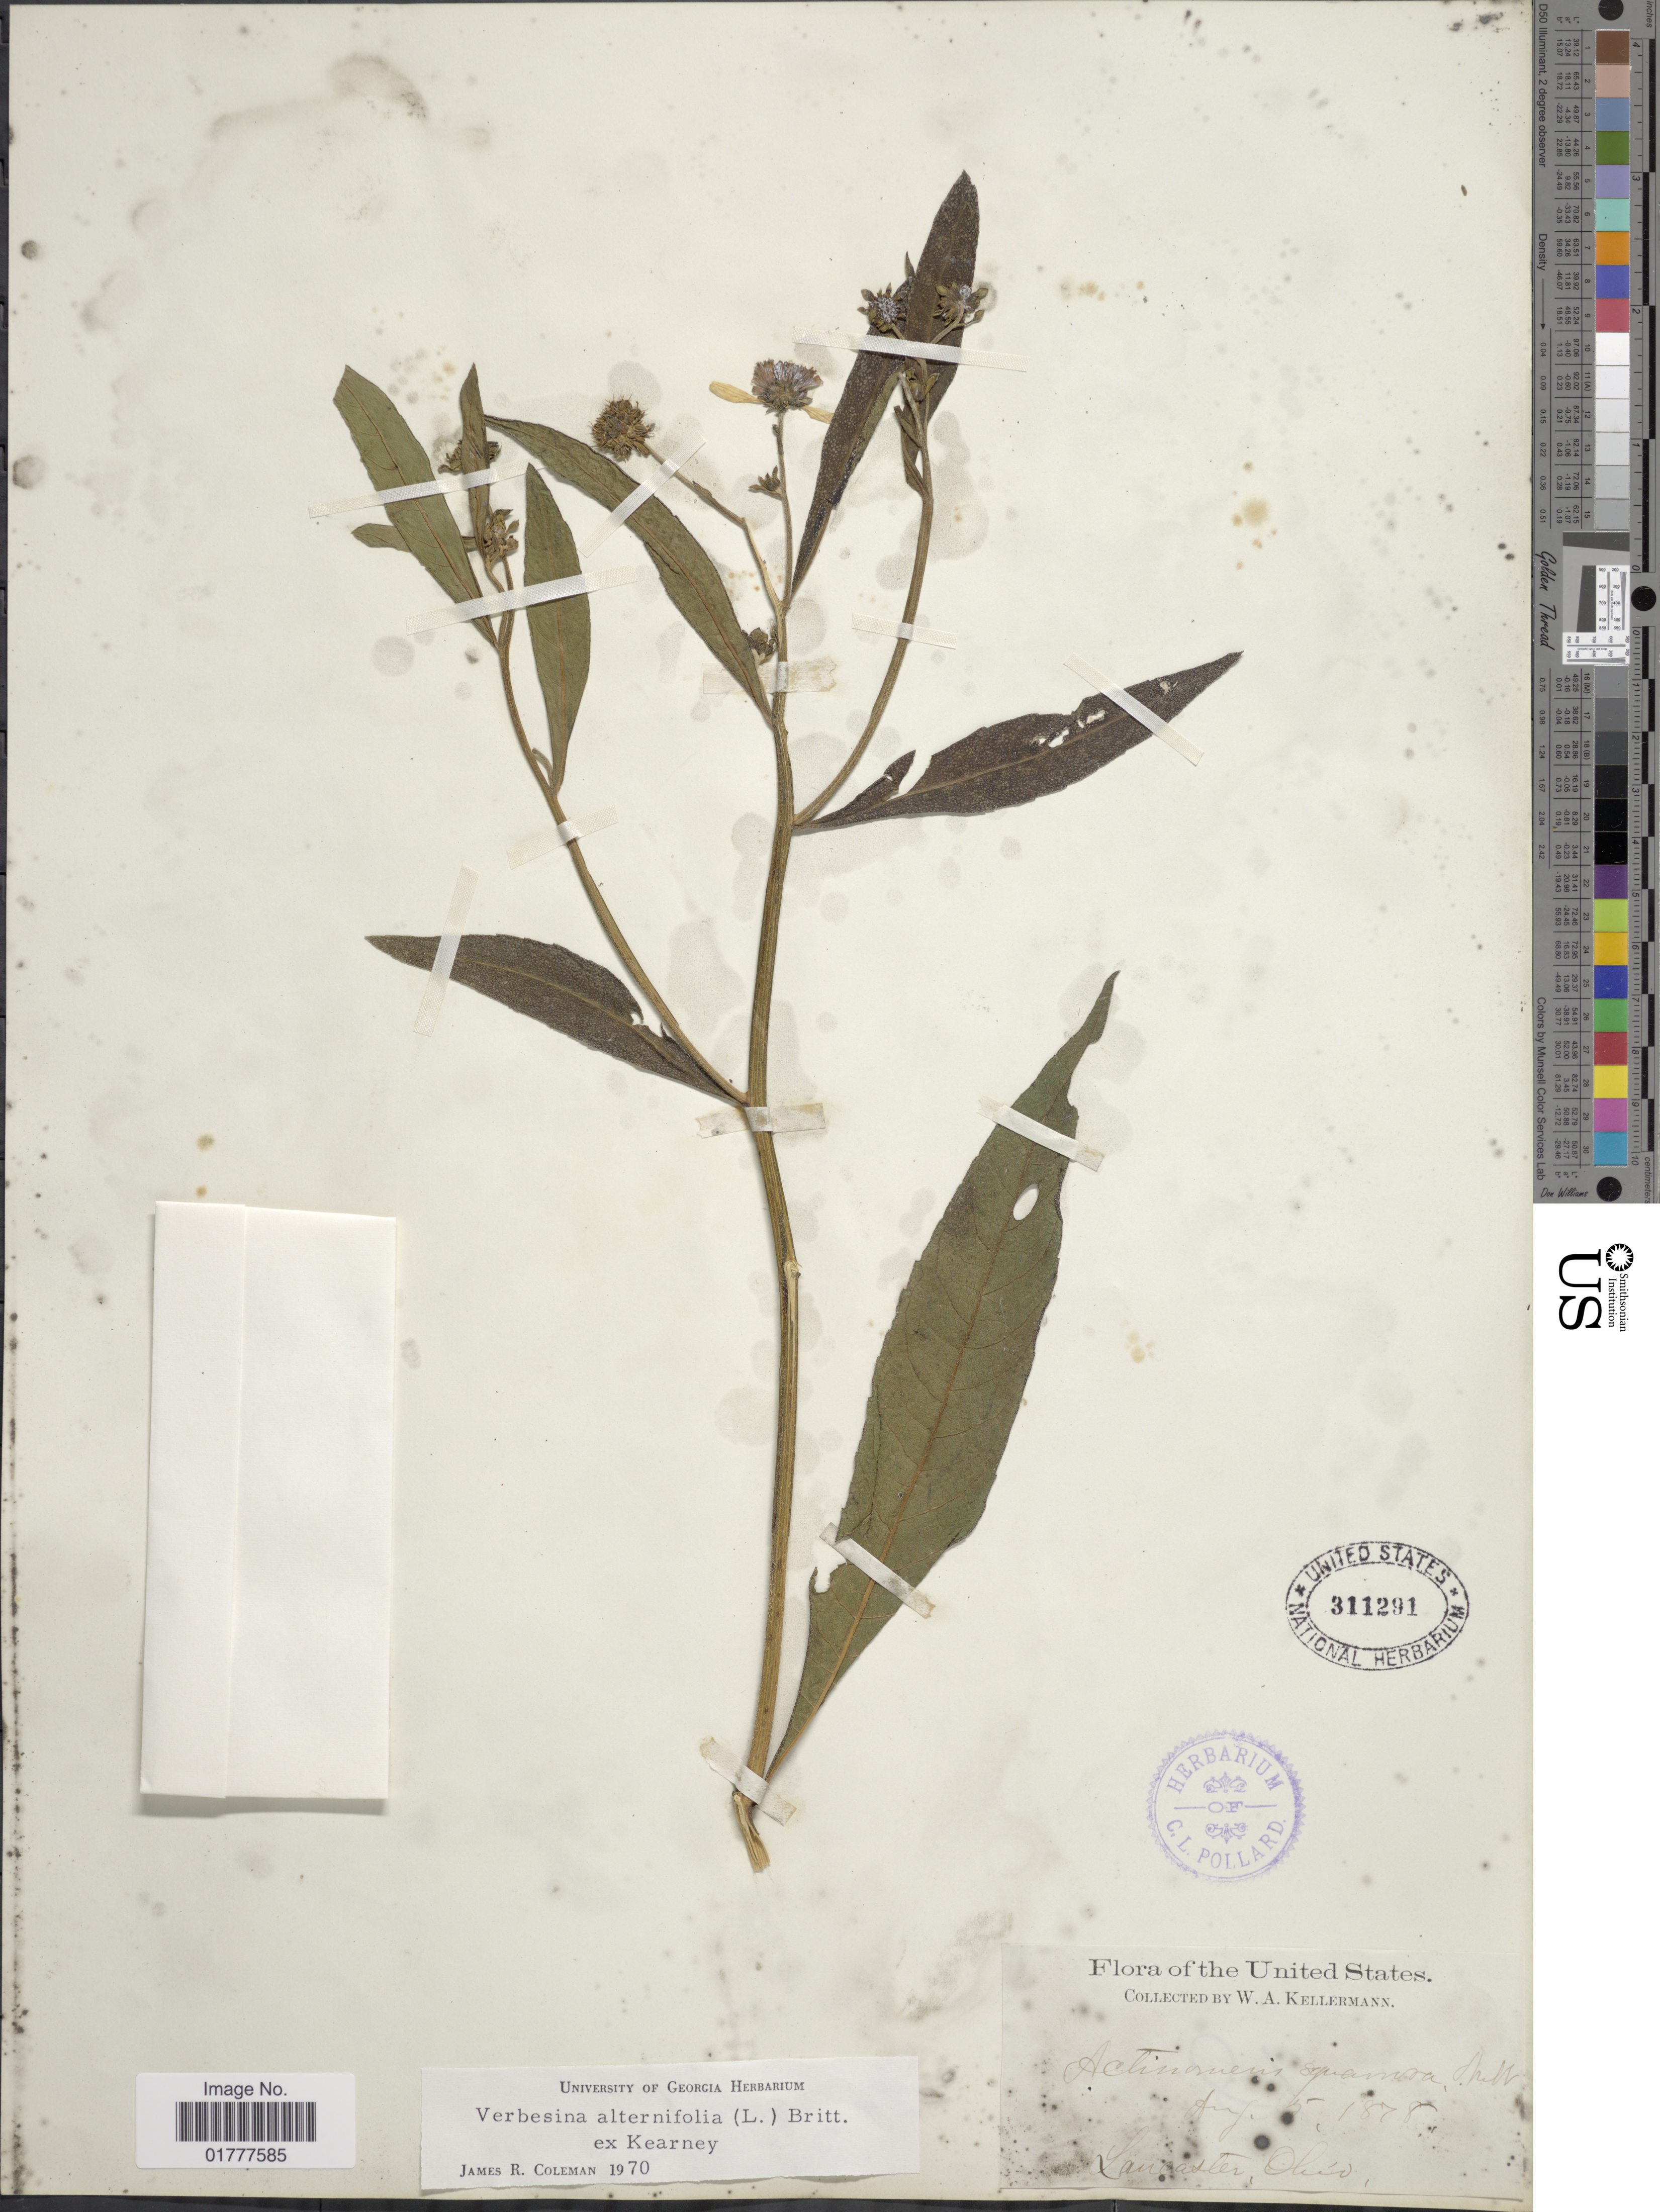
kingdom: Plantae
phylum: Tracheophyta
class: Magnoliopsida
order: Asterales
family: Asteraceae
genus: Actinomeris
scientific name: Actinomeris alternifolia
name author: (L.) DC.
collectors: W. Kellerman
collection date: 1878-08-05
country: United States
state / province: Ohio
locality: Lancaster, Ohio,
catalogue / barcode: US 311291